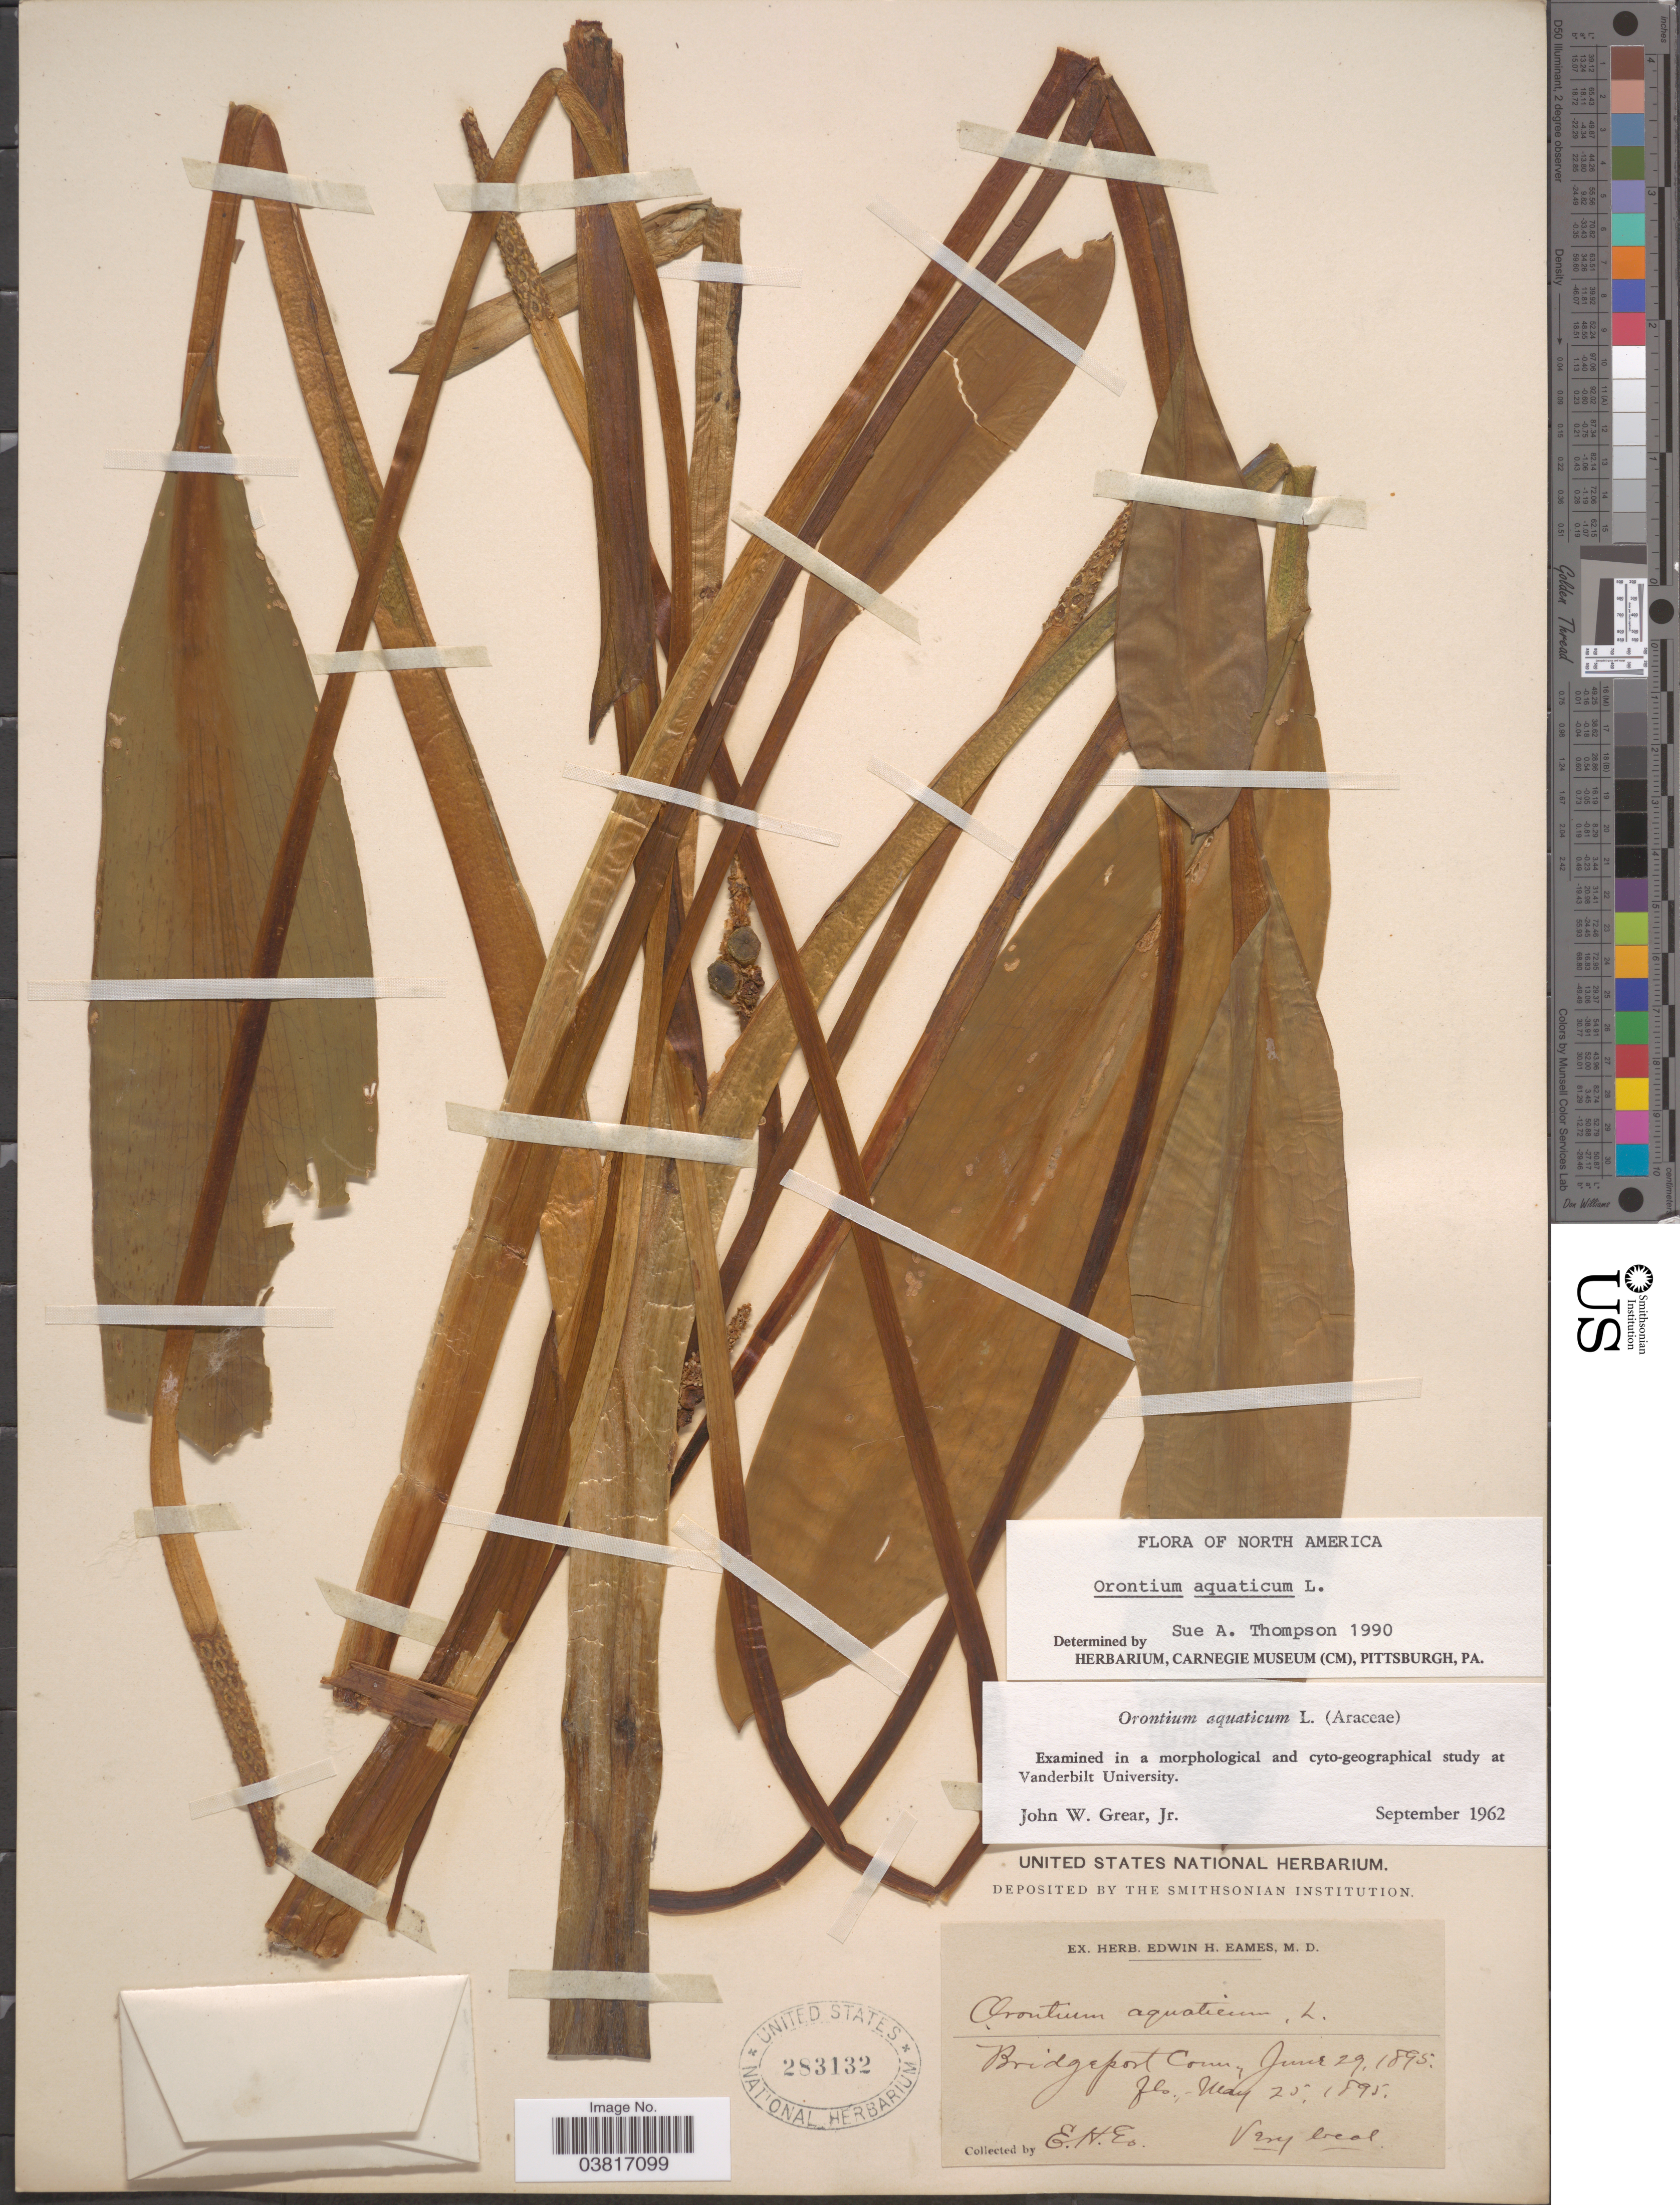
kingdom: Plantae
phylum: Tracheophyta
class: Liliopsida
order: Alismatales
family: Araceae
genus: Orontium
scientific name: Orontium aquaticum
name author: L.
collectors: E. H. Eames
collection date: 1895-05-25/1895-06-29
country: United States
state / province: Connecticut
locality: Bridgeport.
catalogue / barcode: US 283132